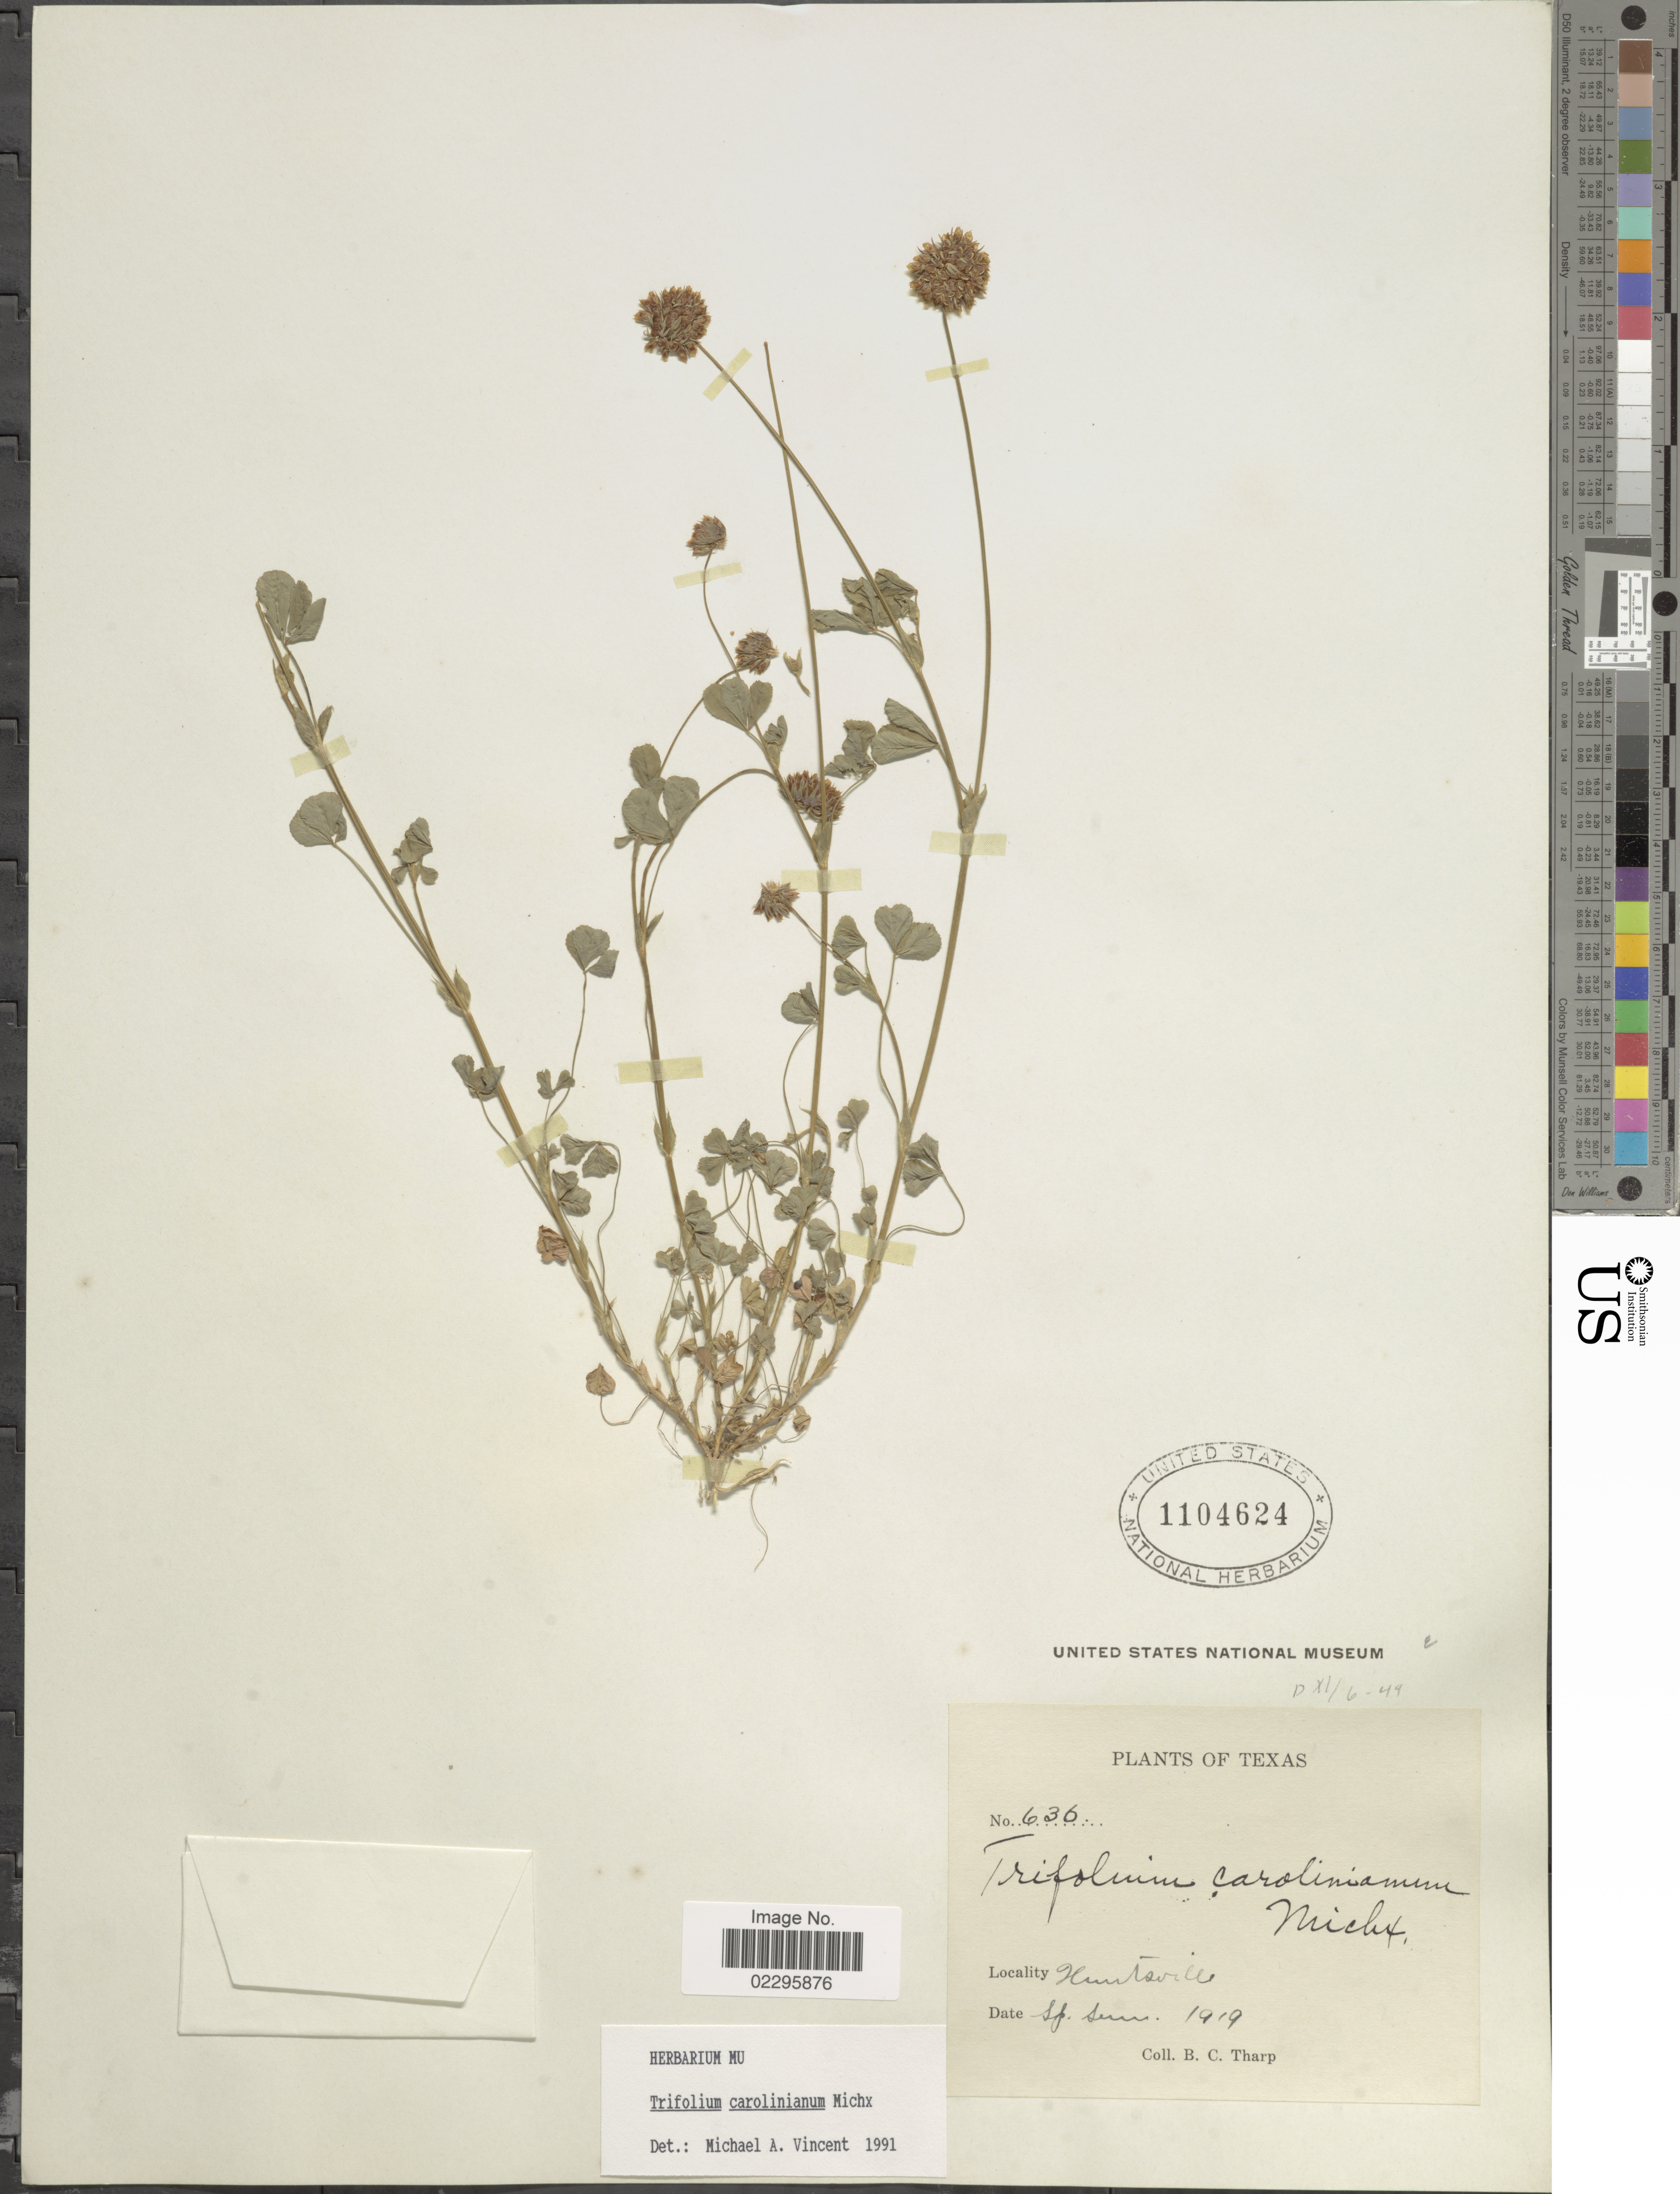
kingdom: Plantae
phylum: Tracheophyta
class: Magnoliopsida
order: Fabales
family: Fabaceae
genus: Trifolium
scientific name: Trifolium carolinianum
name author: Michx.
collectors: B. C. Tharp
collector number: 636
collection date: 1919-06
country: United States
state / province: Texas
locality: Huntsville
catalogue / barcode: US 1104624